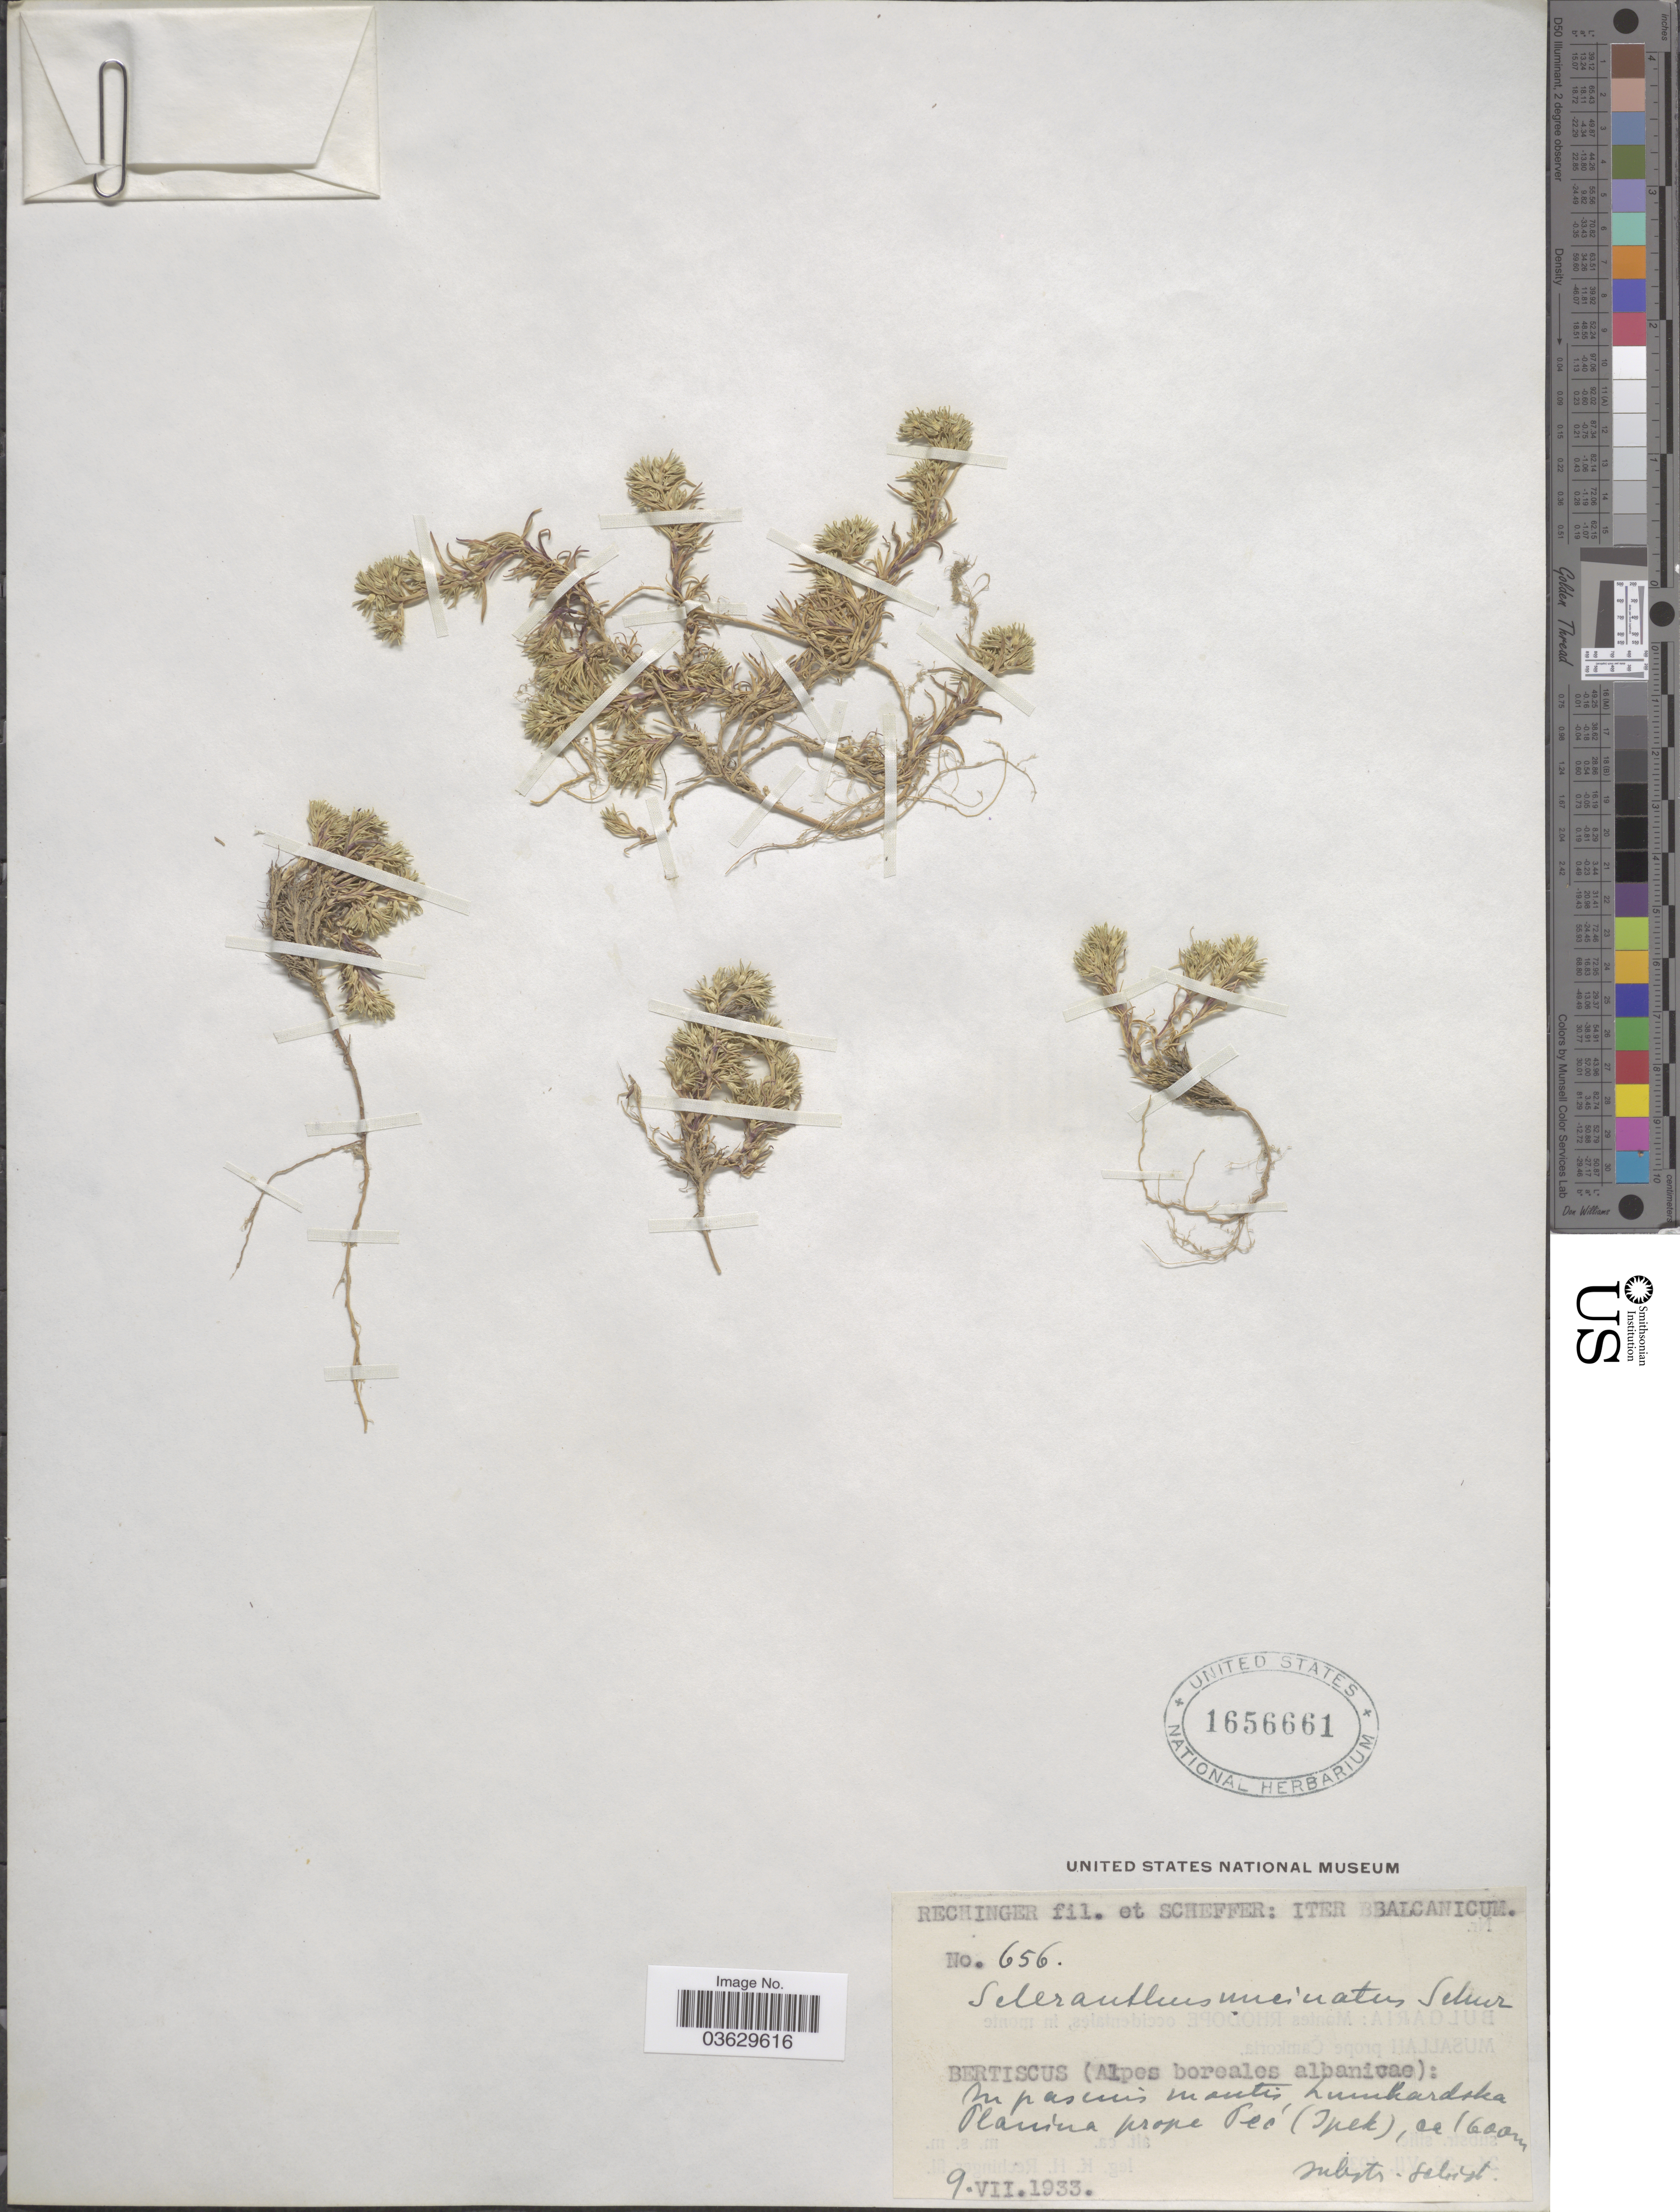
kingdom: Plantae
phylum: Tracheophyta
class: Magnoliopsida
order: Caryophyllales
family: Caryophyllaceae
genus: Scleranthus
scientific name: Scleranthus uncinatus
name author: Schur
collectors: -- Rechinger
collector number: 656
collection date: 1933-07-09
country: Albania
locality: Iter Balcanicum. Bertiscus (Alpes boreales albanicae): In pascus montis Lurukardoka. Planina prope Pec (Ipek). [interpreted]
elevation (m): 1600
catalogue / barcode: US 1656661